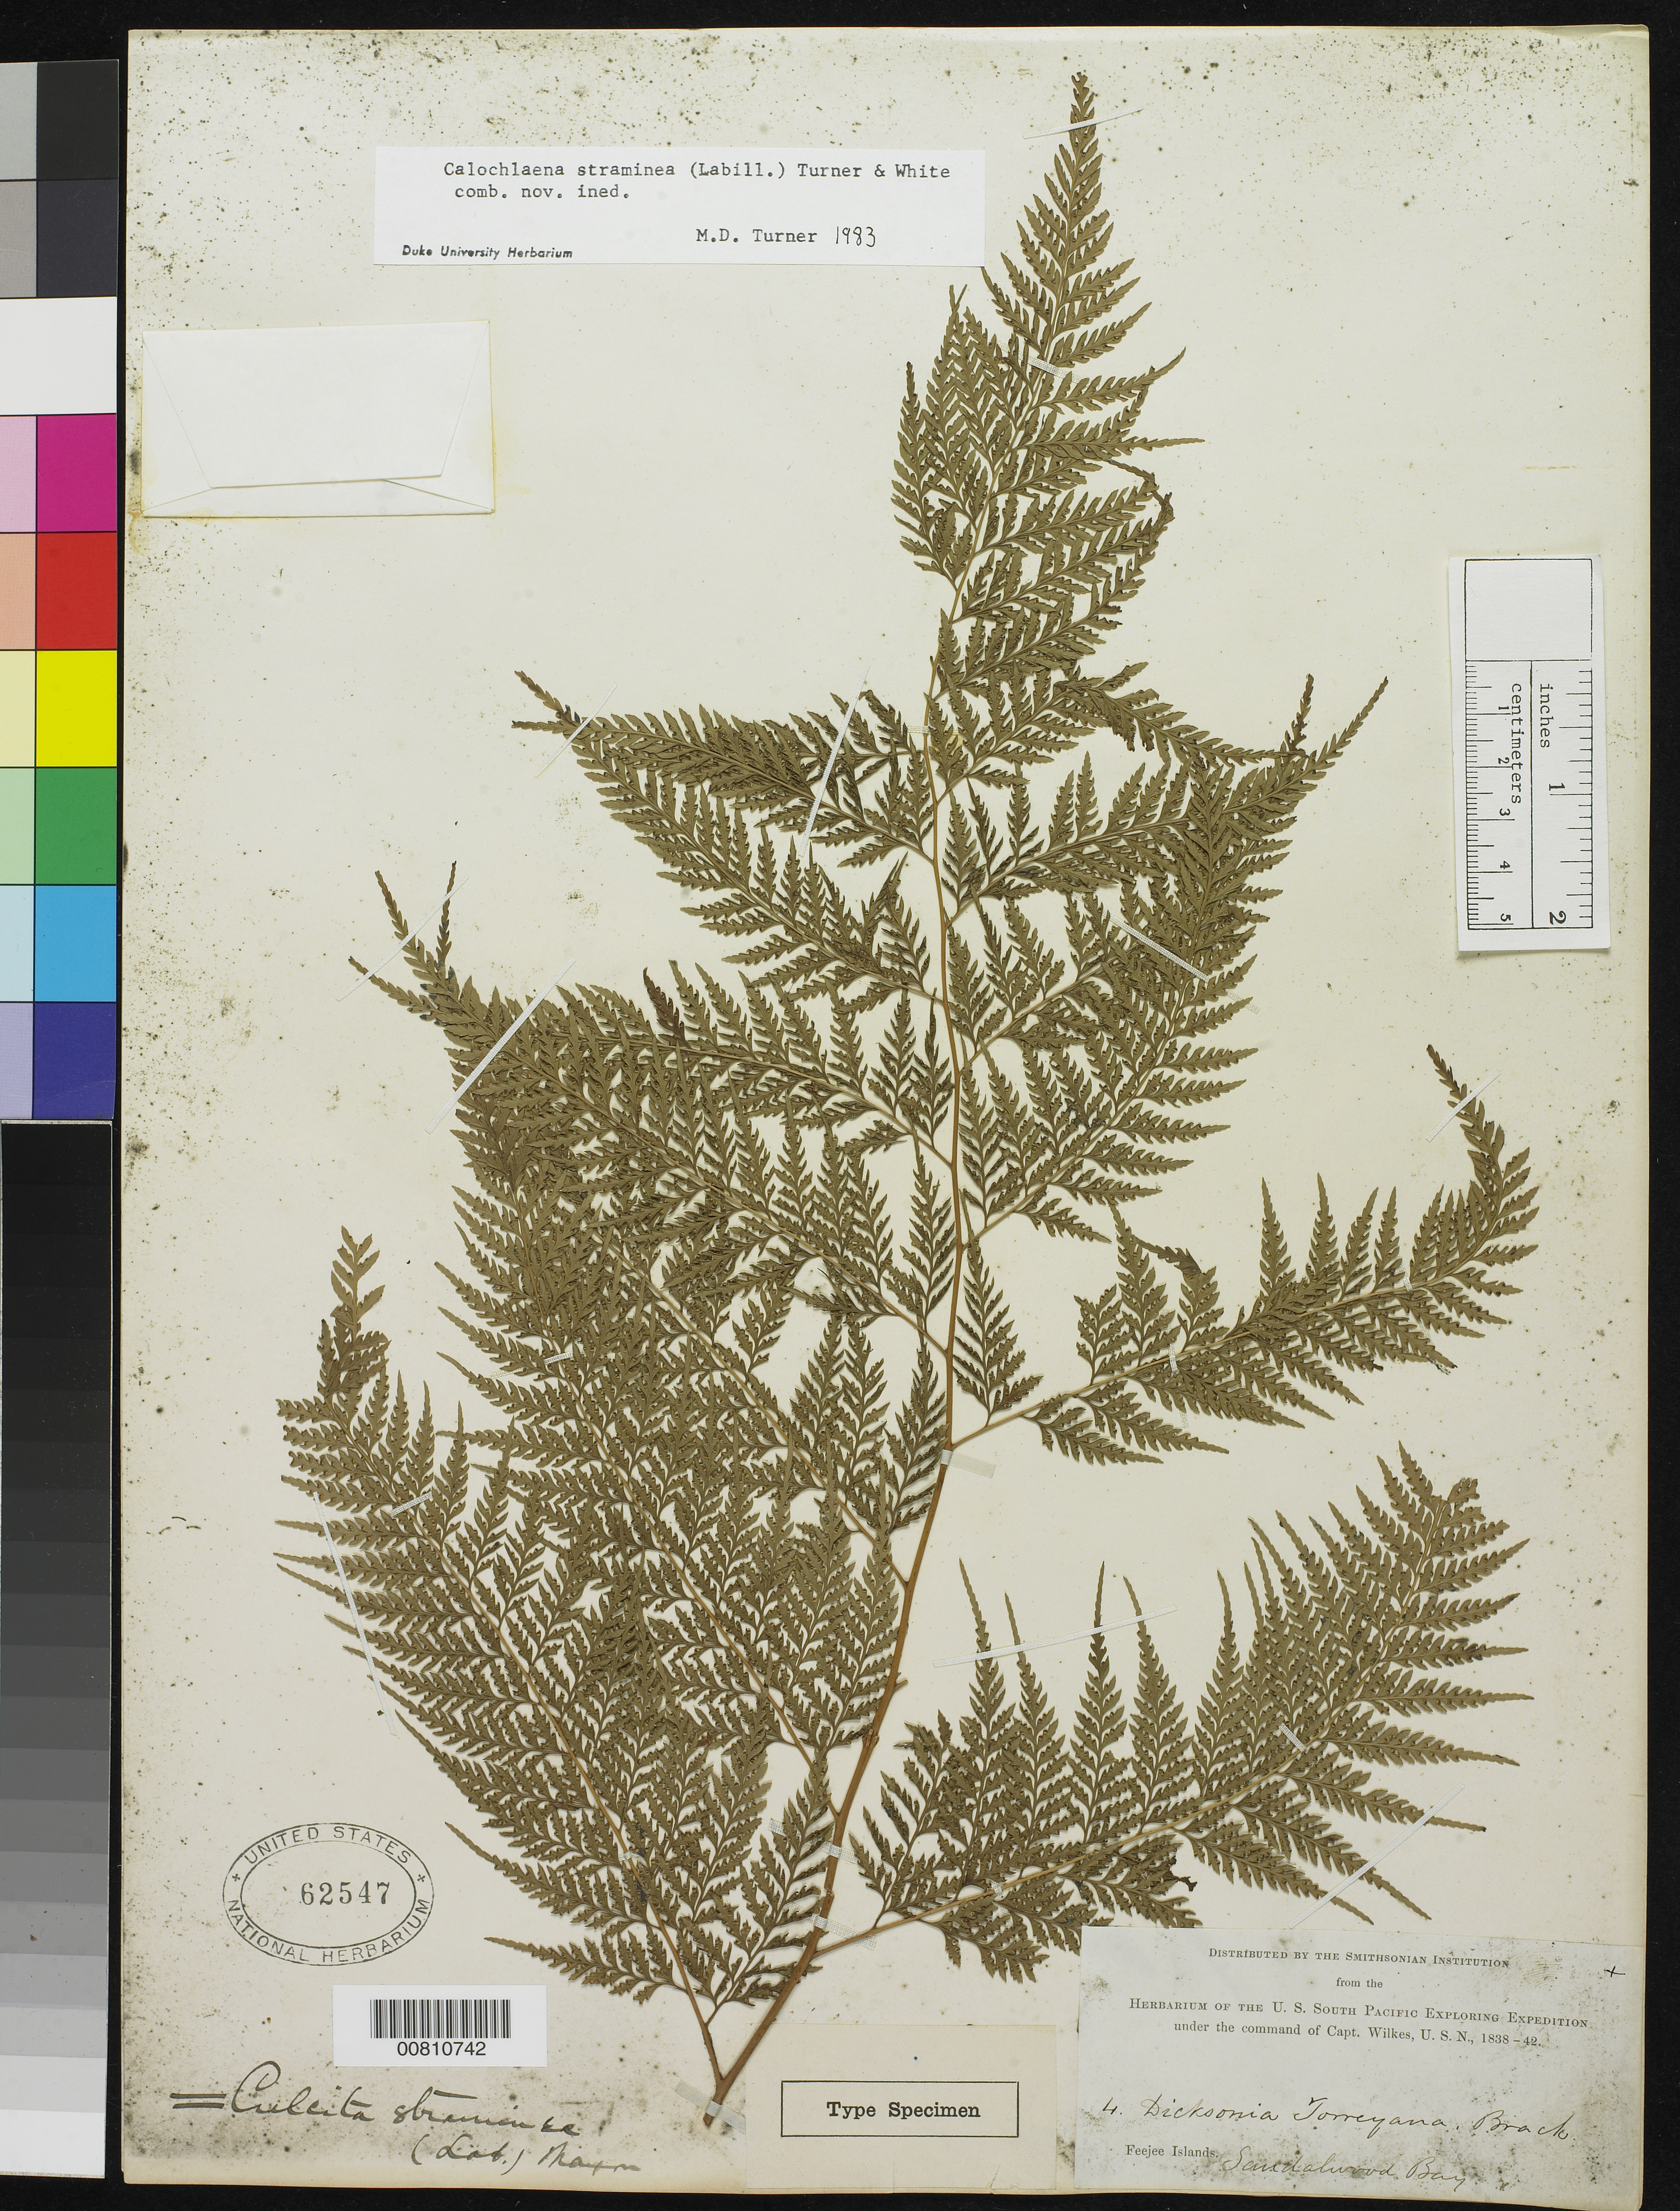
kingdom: Plantae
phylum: Tracheophyta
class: Polypodiopsida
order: Cyatheales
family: Dicksoniaceae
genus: Dicksonia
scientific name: Dicksonia torreyana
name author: Brack. in Wilkes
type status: Type Collection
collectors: Wilkes Explor. Exped.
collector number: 4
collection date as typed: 1838 to -- --- 1842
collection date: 1838/1842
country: Fiji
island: Ovalau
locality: Sandalwood Bay.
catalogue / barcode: US 62547